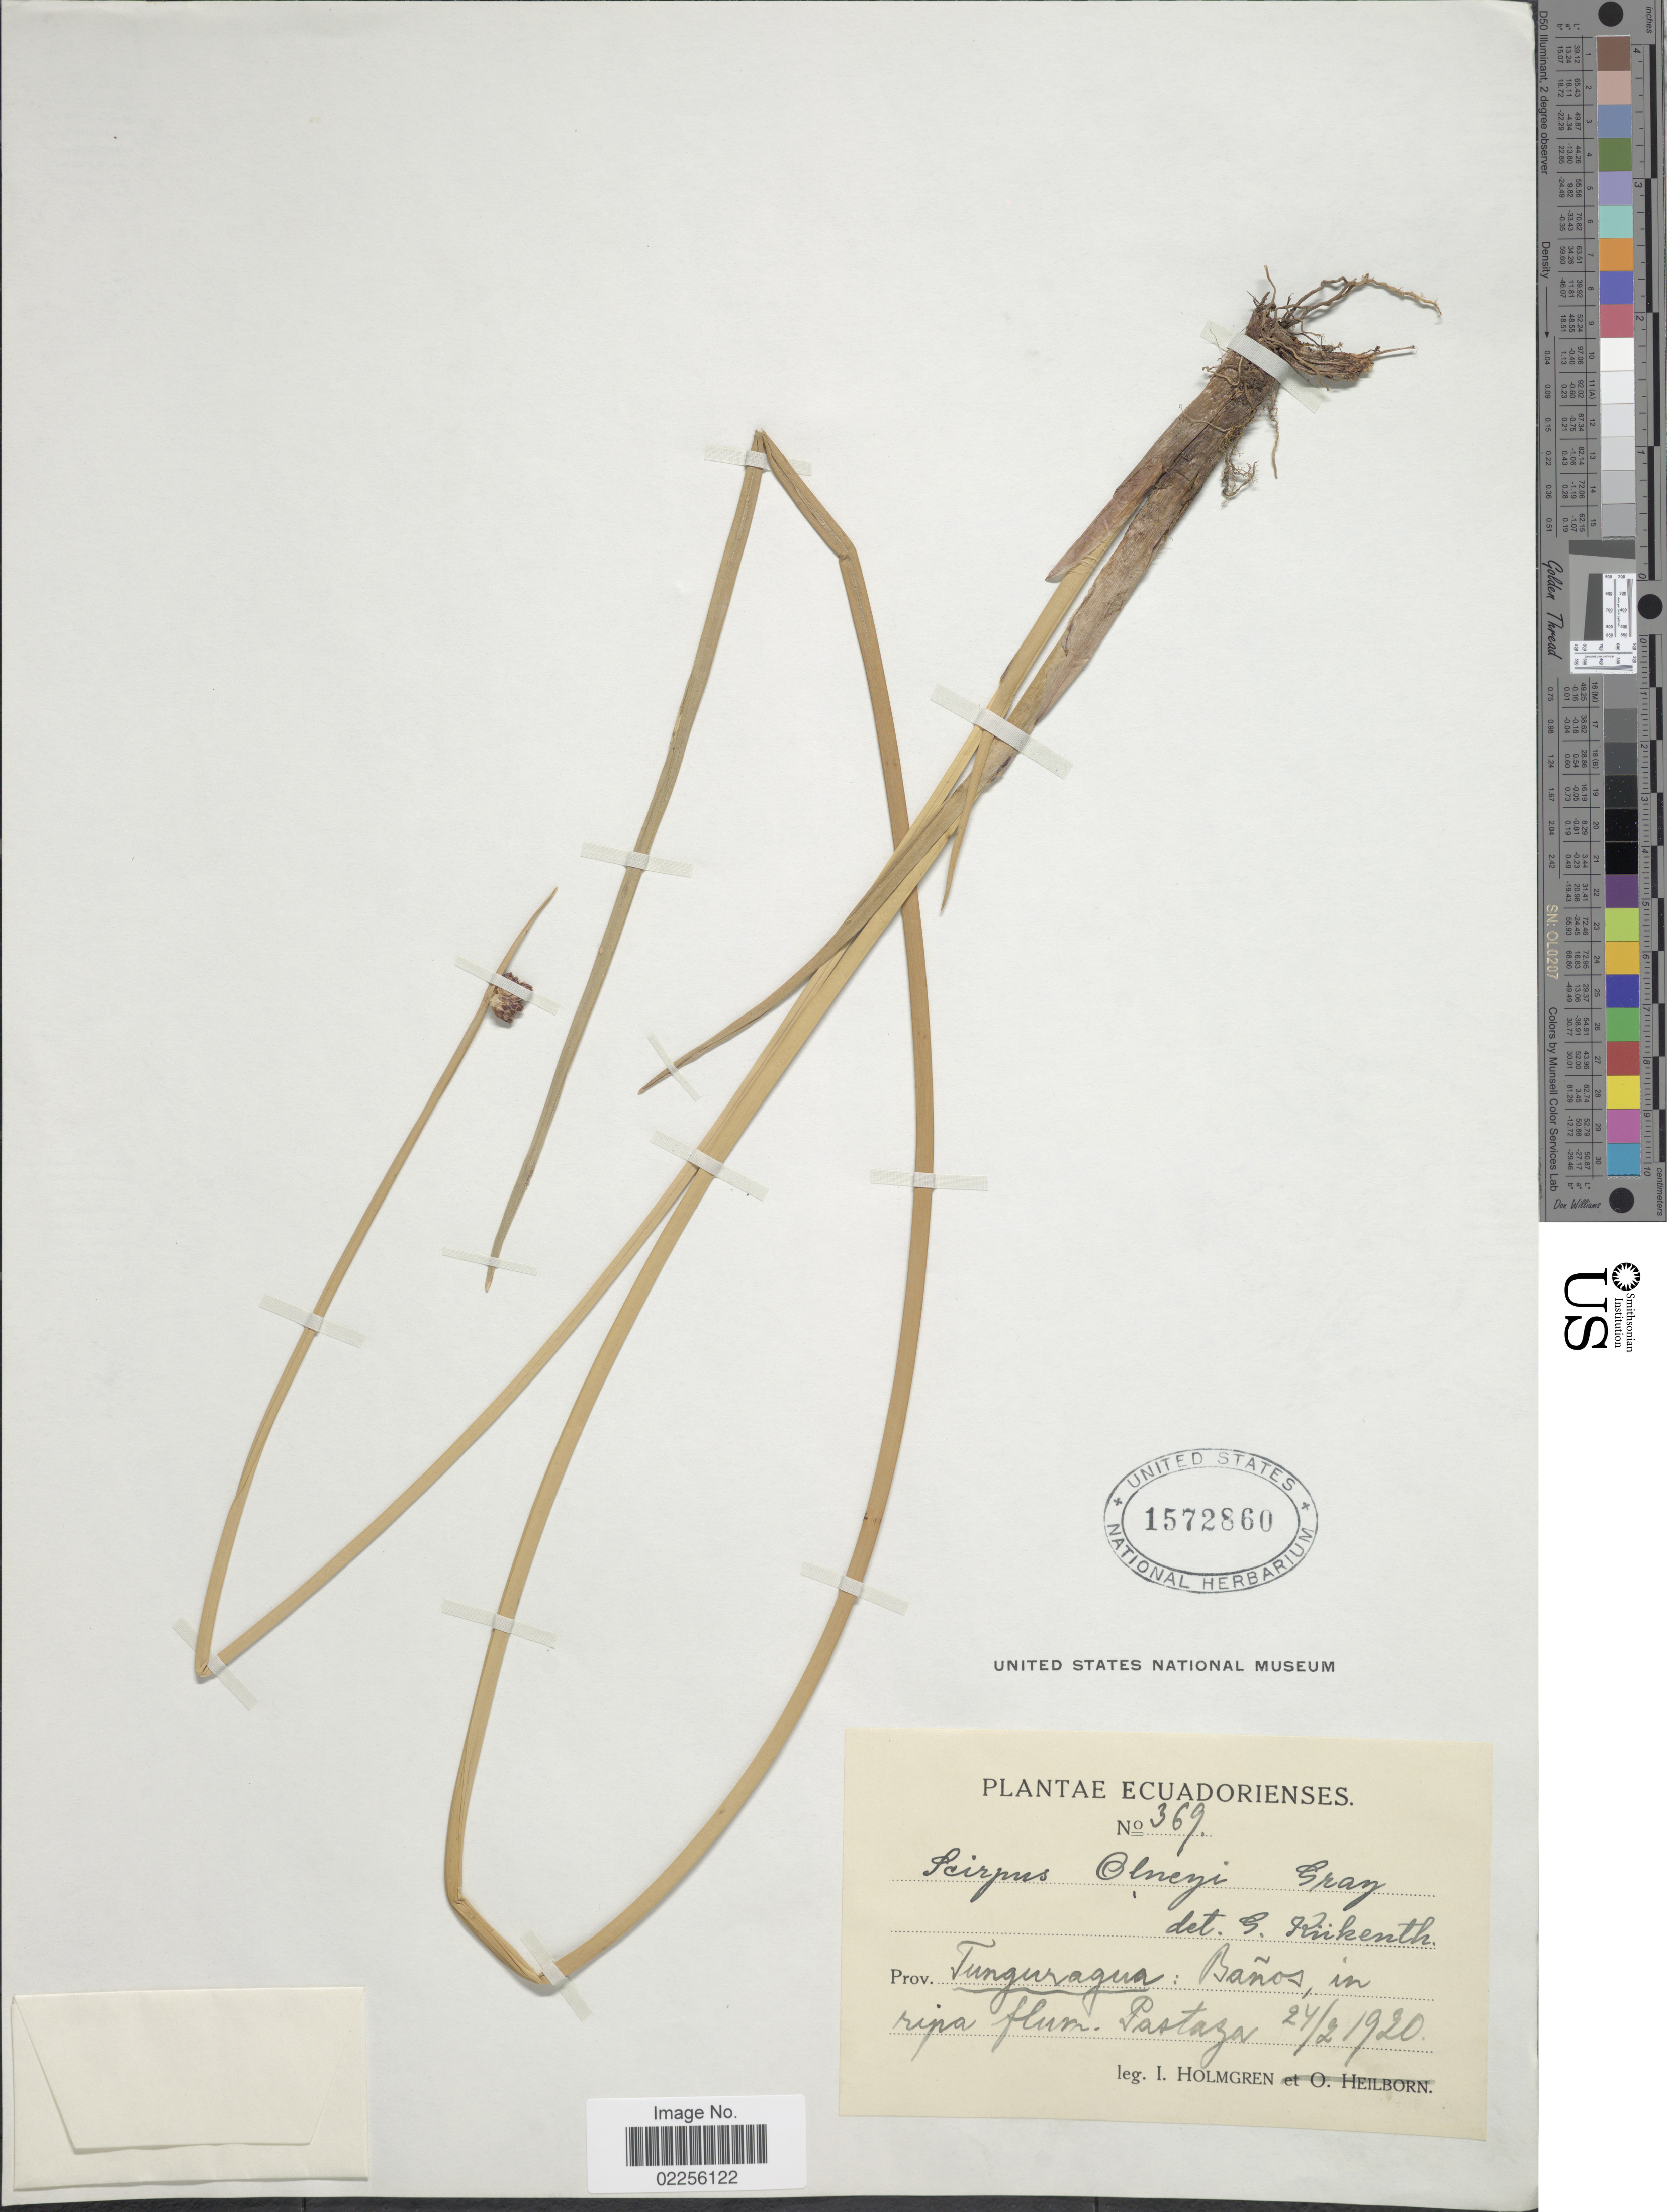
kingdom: Plantae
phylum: Tracheophyta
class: Liliopsida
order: Poales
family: Cyperaceae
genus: Schoenoplectus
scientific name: Schoenoplectus americanus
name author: (Pers.) Volkart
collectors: I. Holmgren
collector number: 369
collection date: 1920-02-24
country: Ecuador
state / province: Tungurahua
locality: Baños in ripa flum. Pastaza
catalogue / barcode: US 1572860